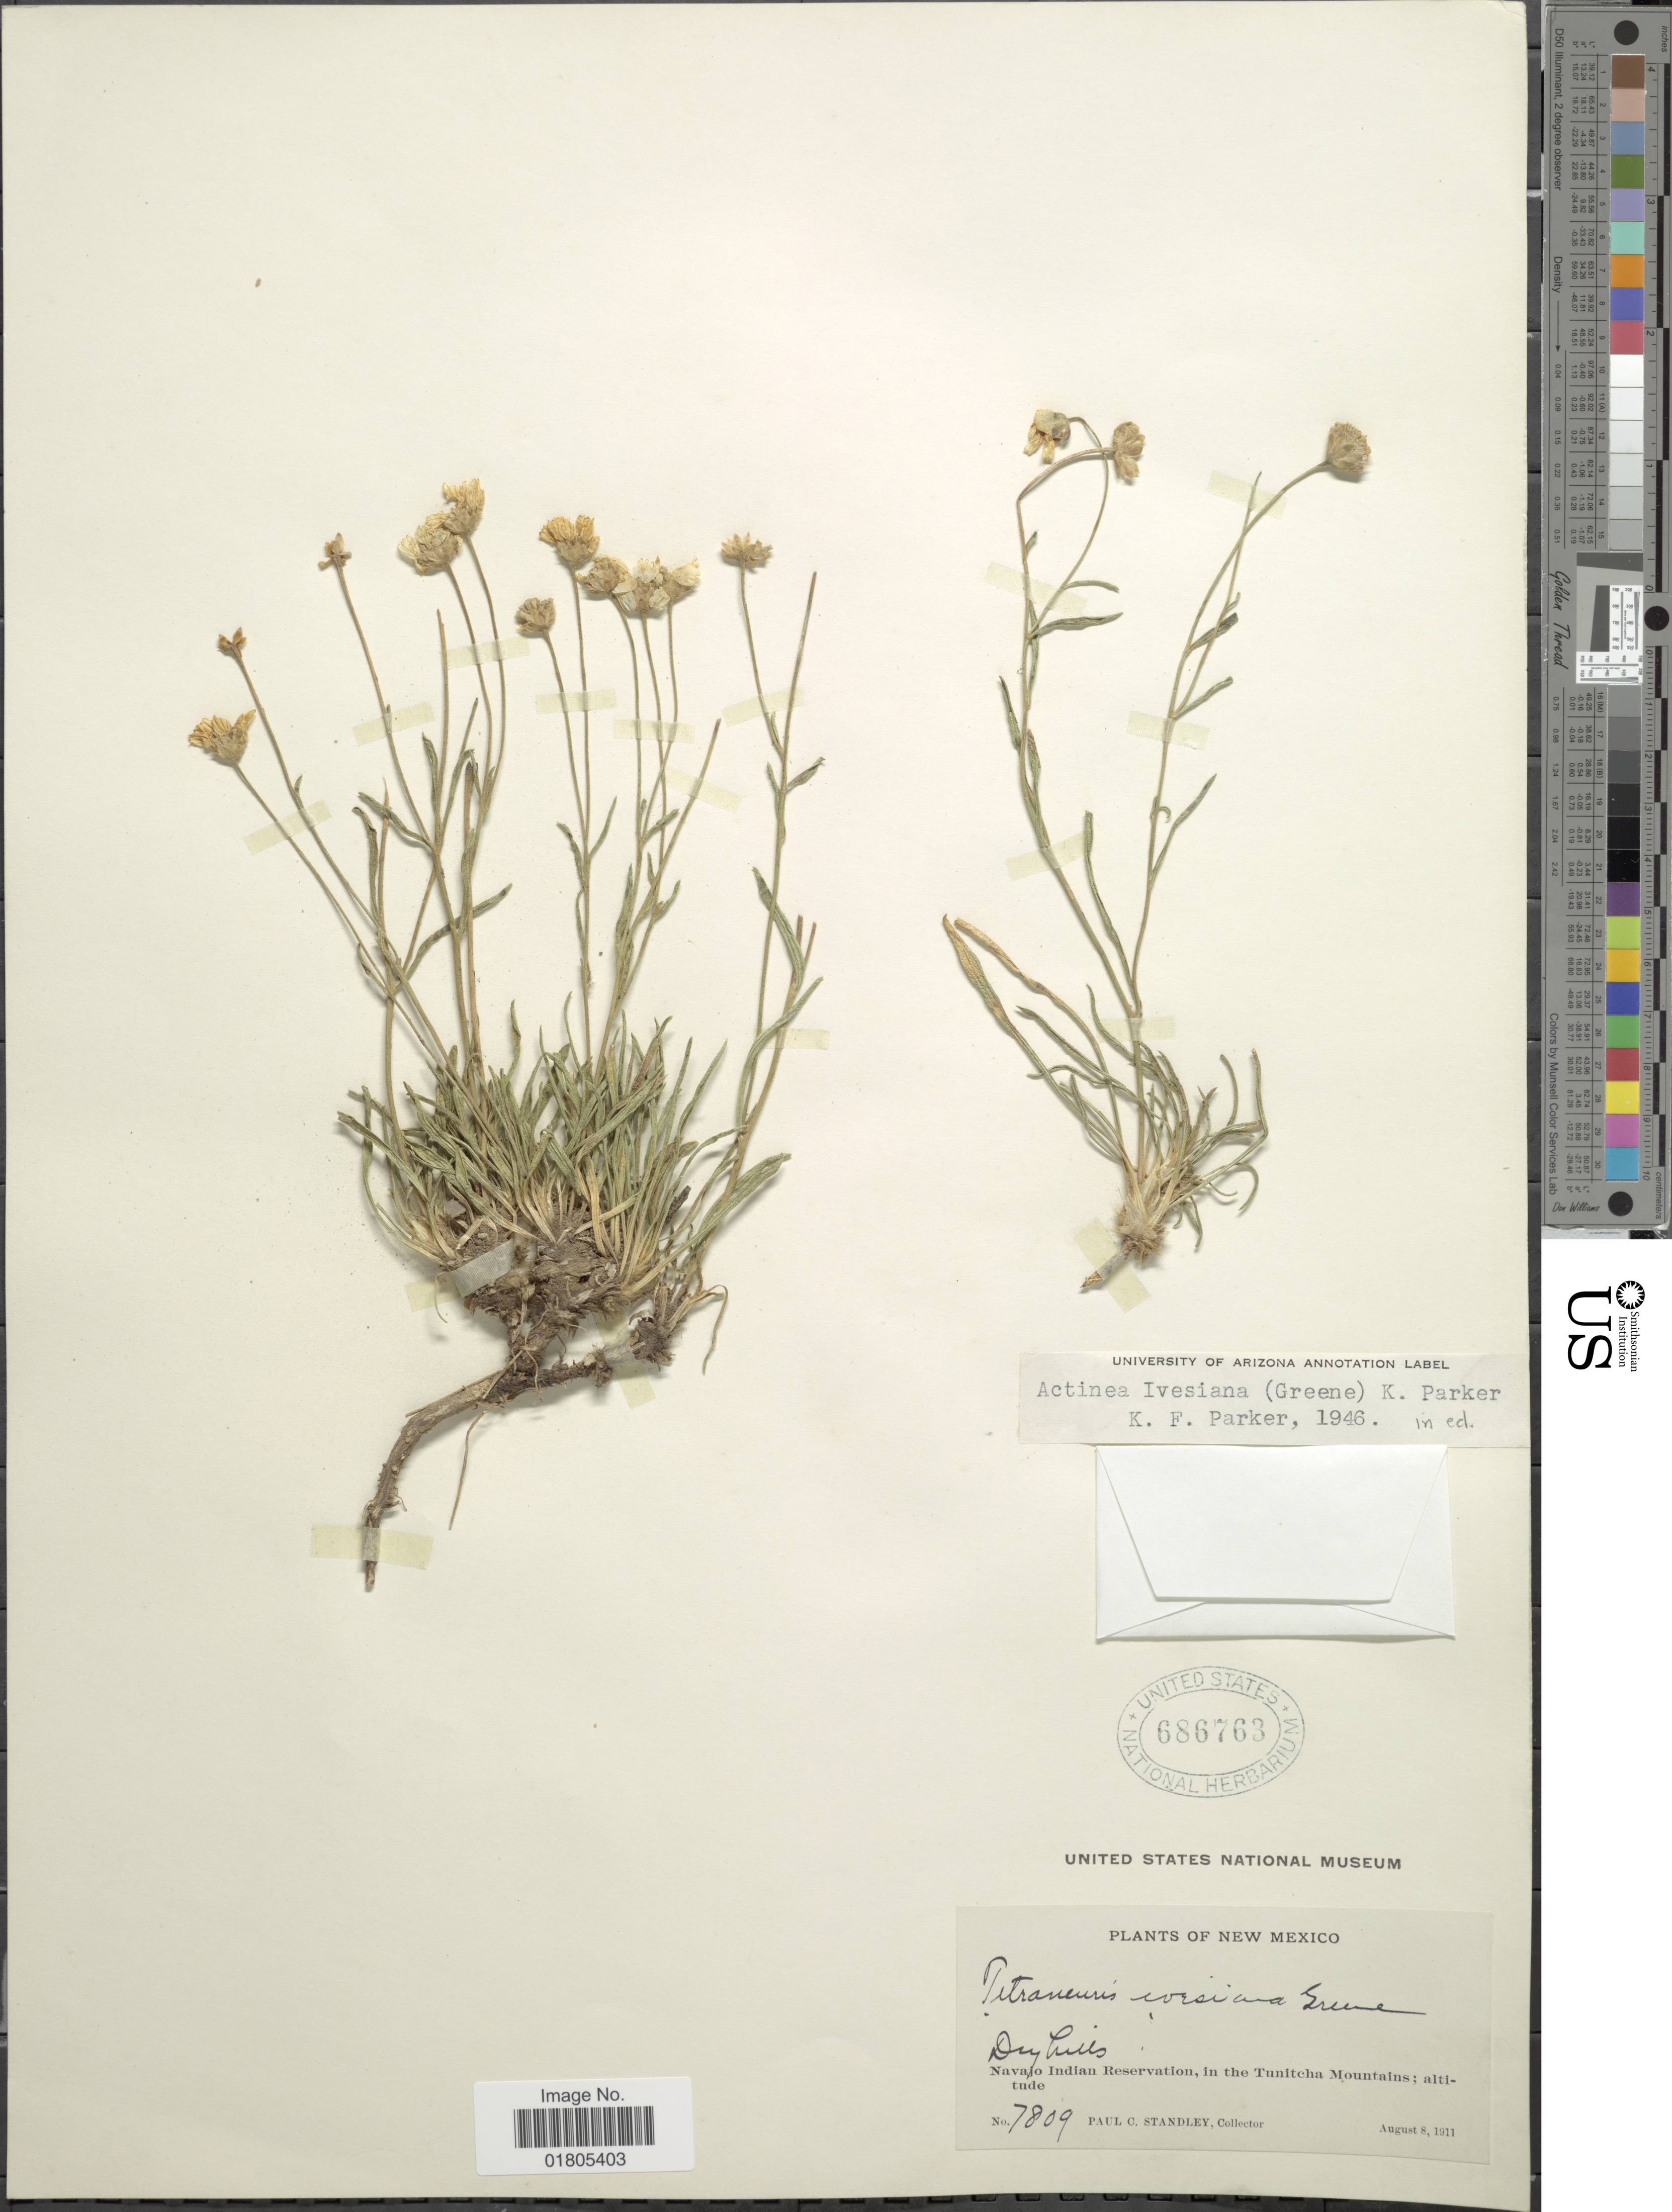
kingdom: Plantae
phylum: Tracheophyta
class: Magnoliopsida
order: Asterales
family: Asteraceae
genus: Actinea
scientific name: Actinea ivesiana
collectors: P. C. Standley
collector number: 7809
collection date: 1911-08-08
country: United States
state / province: New Mexico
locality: Dry hills. Navajo Indian Reservation, in the Tunitcha Mountains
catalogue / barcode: US 686763